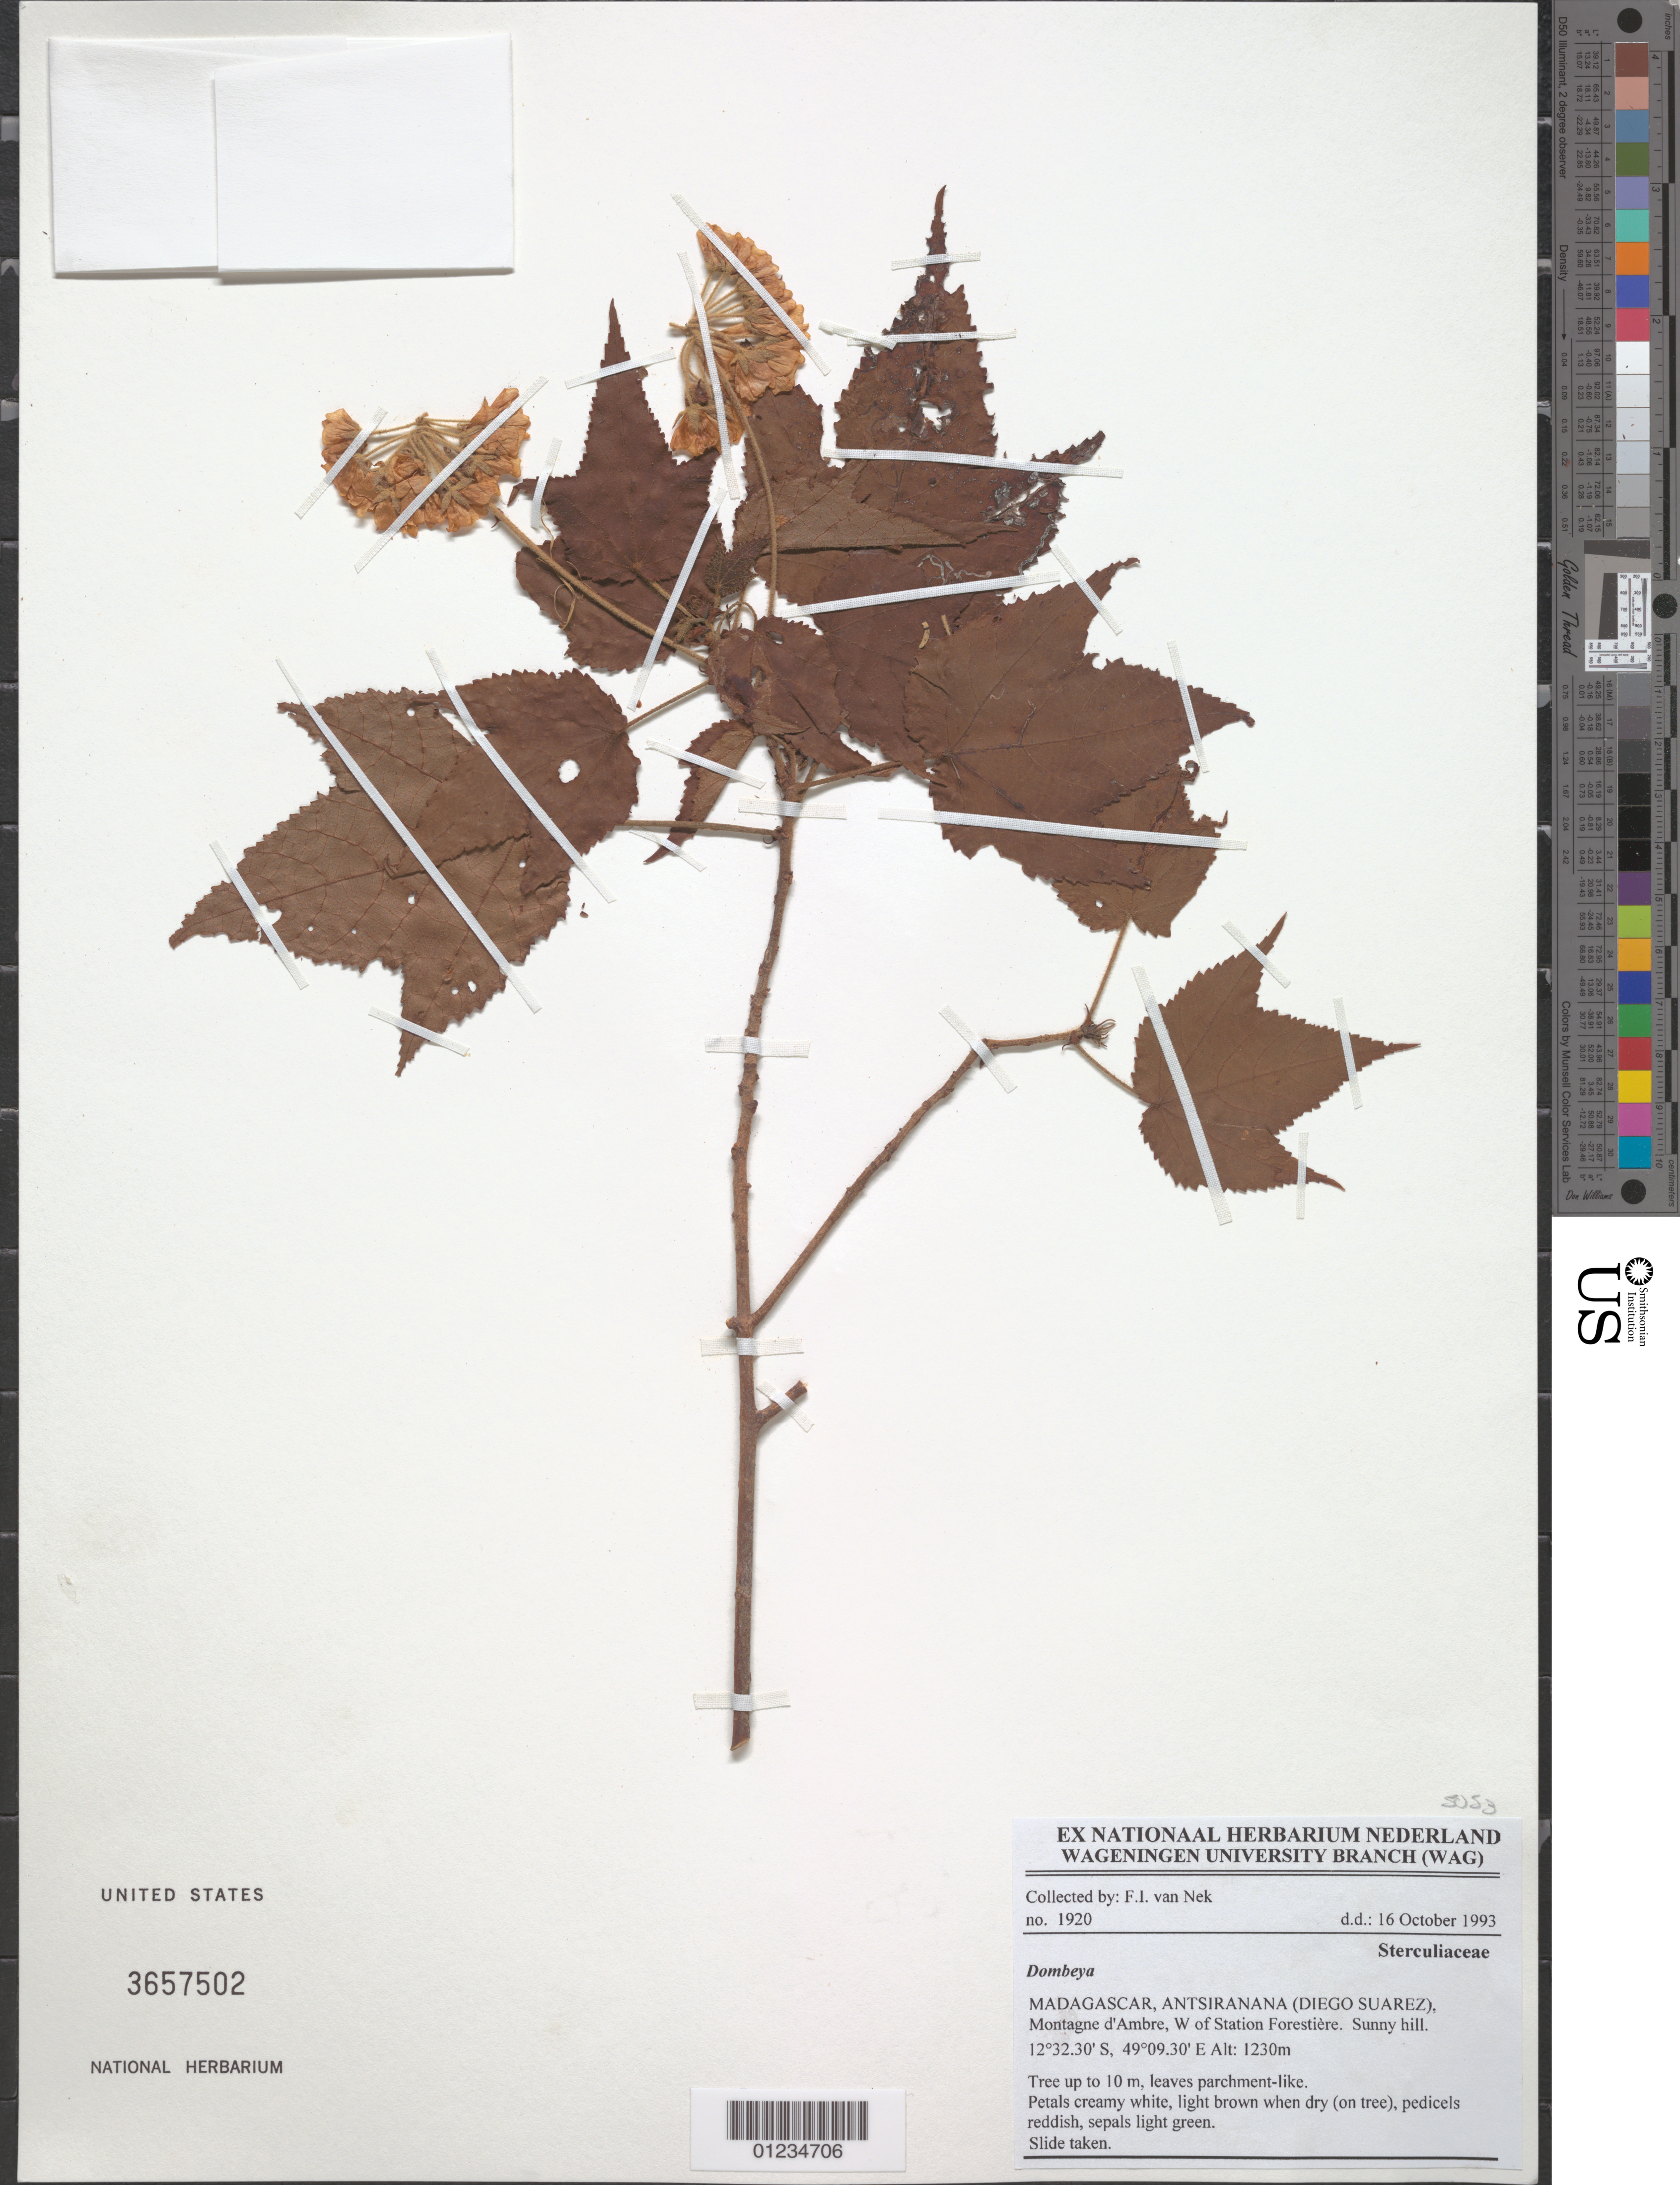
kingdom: Plantae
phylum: Tracheophyta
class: Magnoliopsida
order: Malvales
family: Malvaceae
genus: Dombeya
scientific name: Dombeya sp.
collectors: F. van Nek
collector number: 1920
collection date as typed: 16 Oct 1993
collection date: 1993-10-16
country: Madagascar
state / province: Diana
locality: Diego Suarez. Montagne d'Ambre, W of Station Forestiere.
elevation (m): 1230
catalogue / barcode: US 3657502